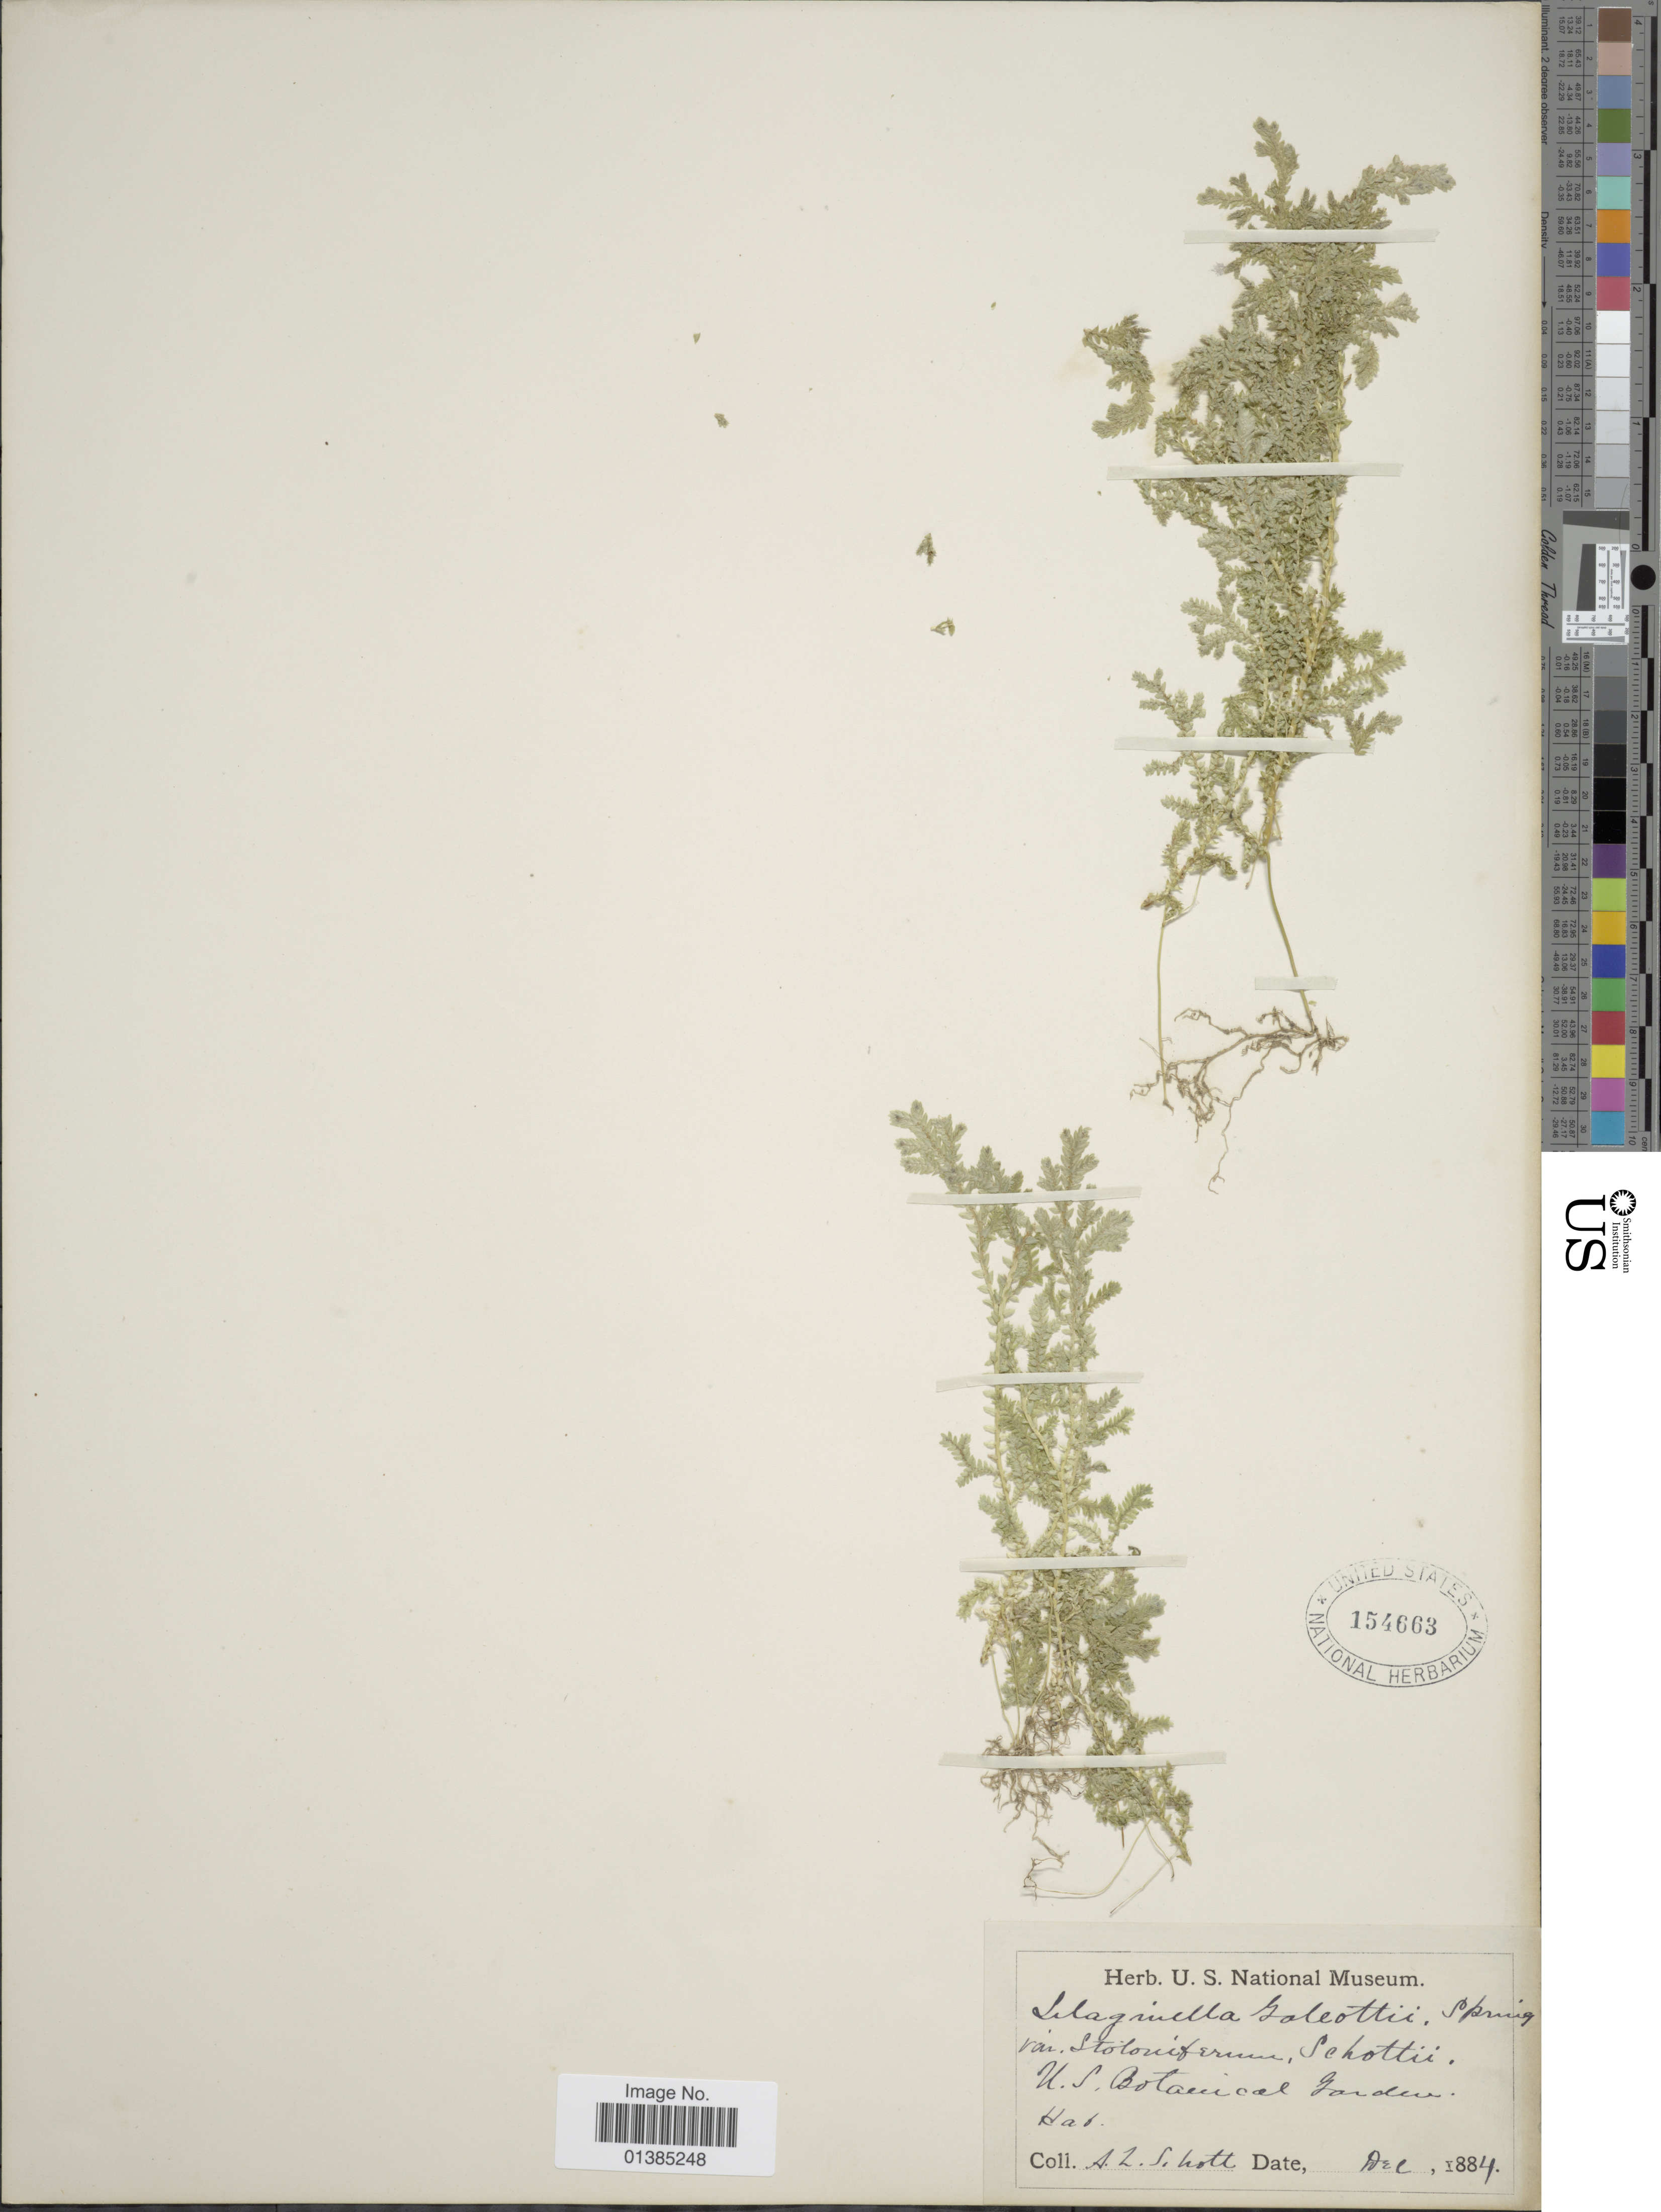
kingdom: Plantae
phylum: Tracheophyta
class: Lycopodiopsida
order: Selaginellales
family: Selaginellaceae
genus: Selaginella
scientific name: Selaginella galeottii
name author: Spring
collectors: A. L. Schott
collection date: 1884-12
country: United States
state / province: District of Columbia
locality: U.S. Botanical Garden.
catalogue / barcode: US 154663